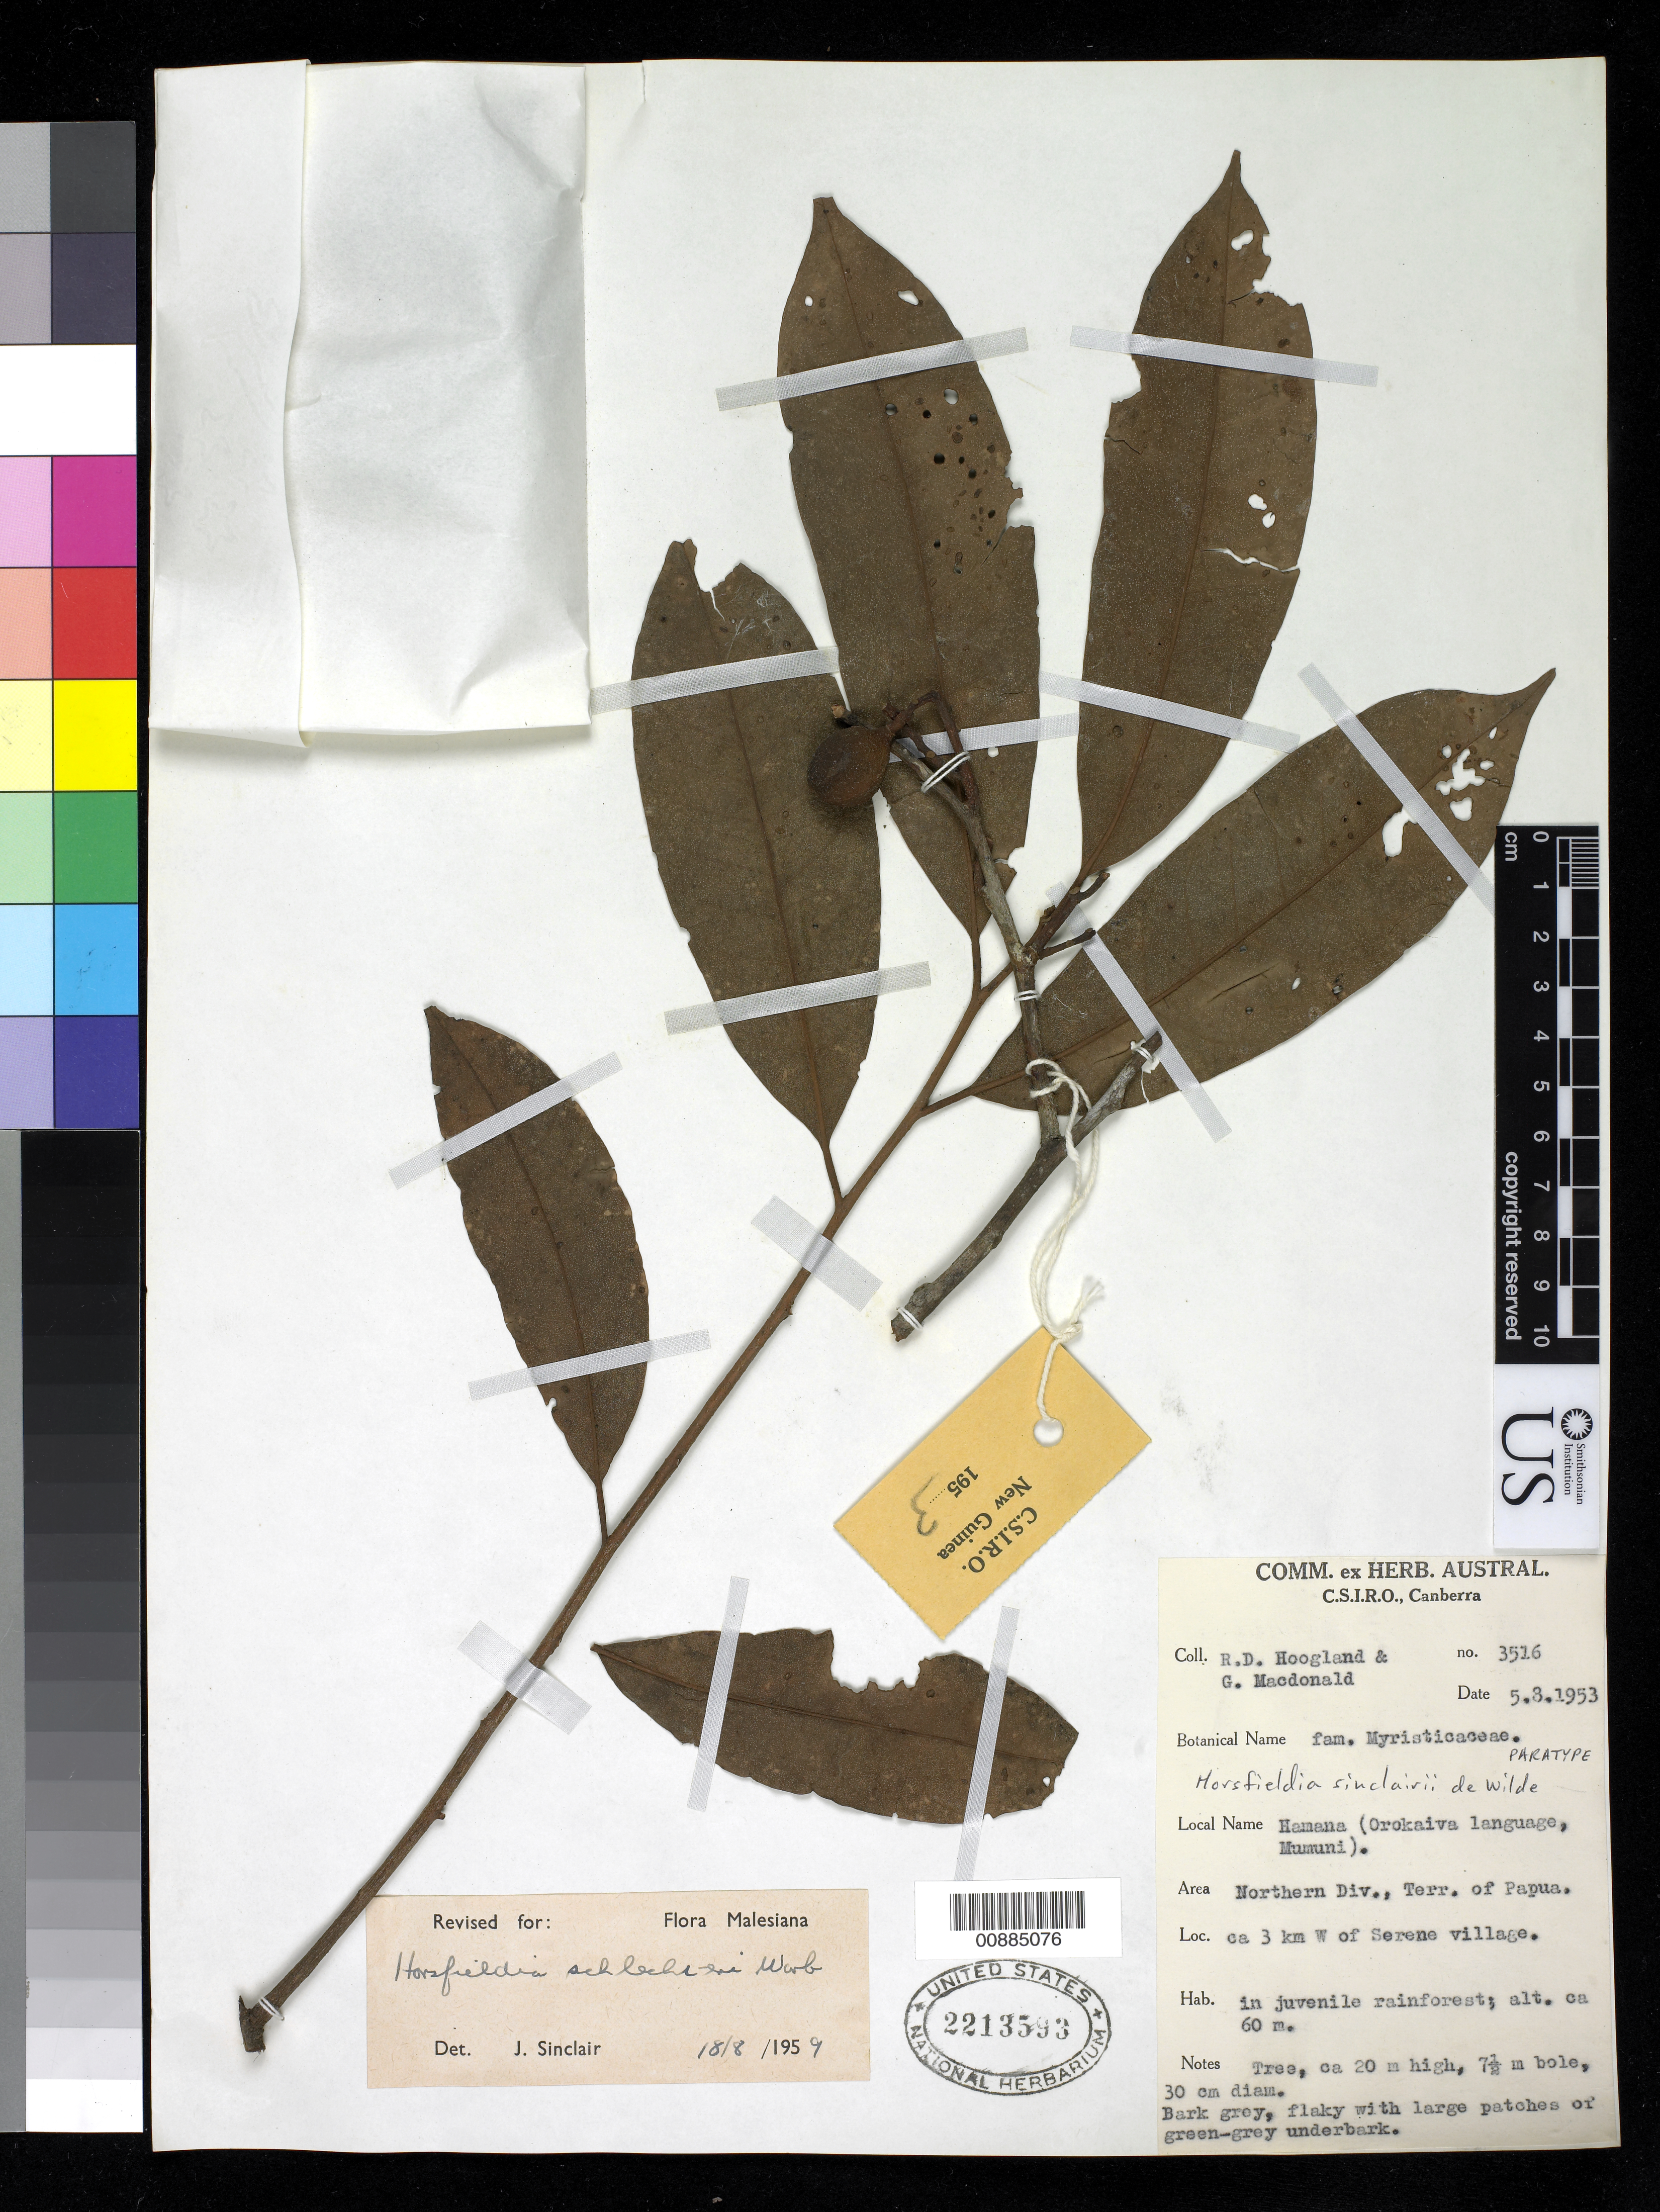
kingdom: Plantae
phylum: Tracheophyta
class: Magnoliopsida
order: Magnoliales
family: Myristicaceae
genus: Horsfieldia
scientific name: Horsfieldia sinclairii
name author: W.J. de Wilde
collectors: R. D. Hoogland & G. Macdonald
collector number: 3516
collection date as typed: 05 Mar 1953 or 08 May 1953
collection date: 1953-03-05 or 1953-05-08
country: Papua New Guinea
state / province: Northern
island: New Guinea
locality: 3 km W of Serene village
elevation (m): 60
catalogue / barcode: US 2213593